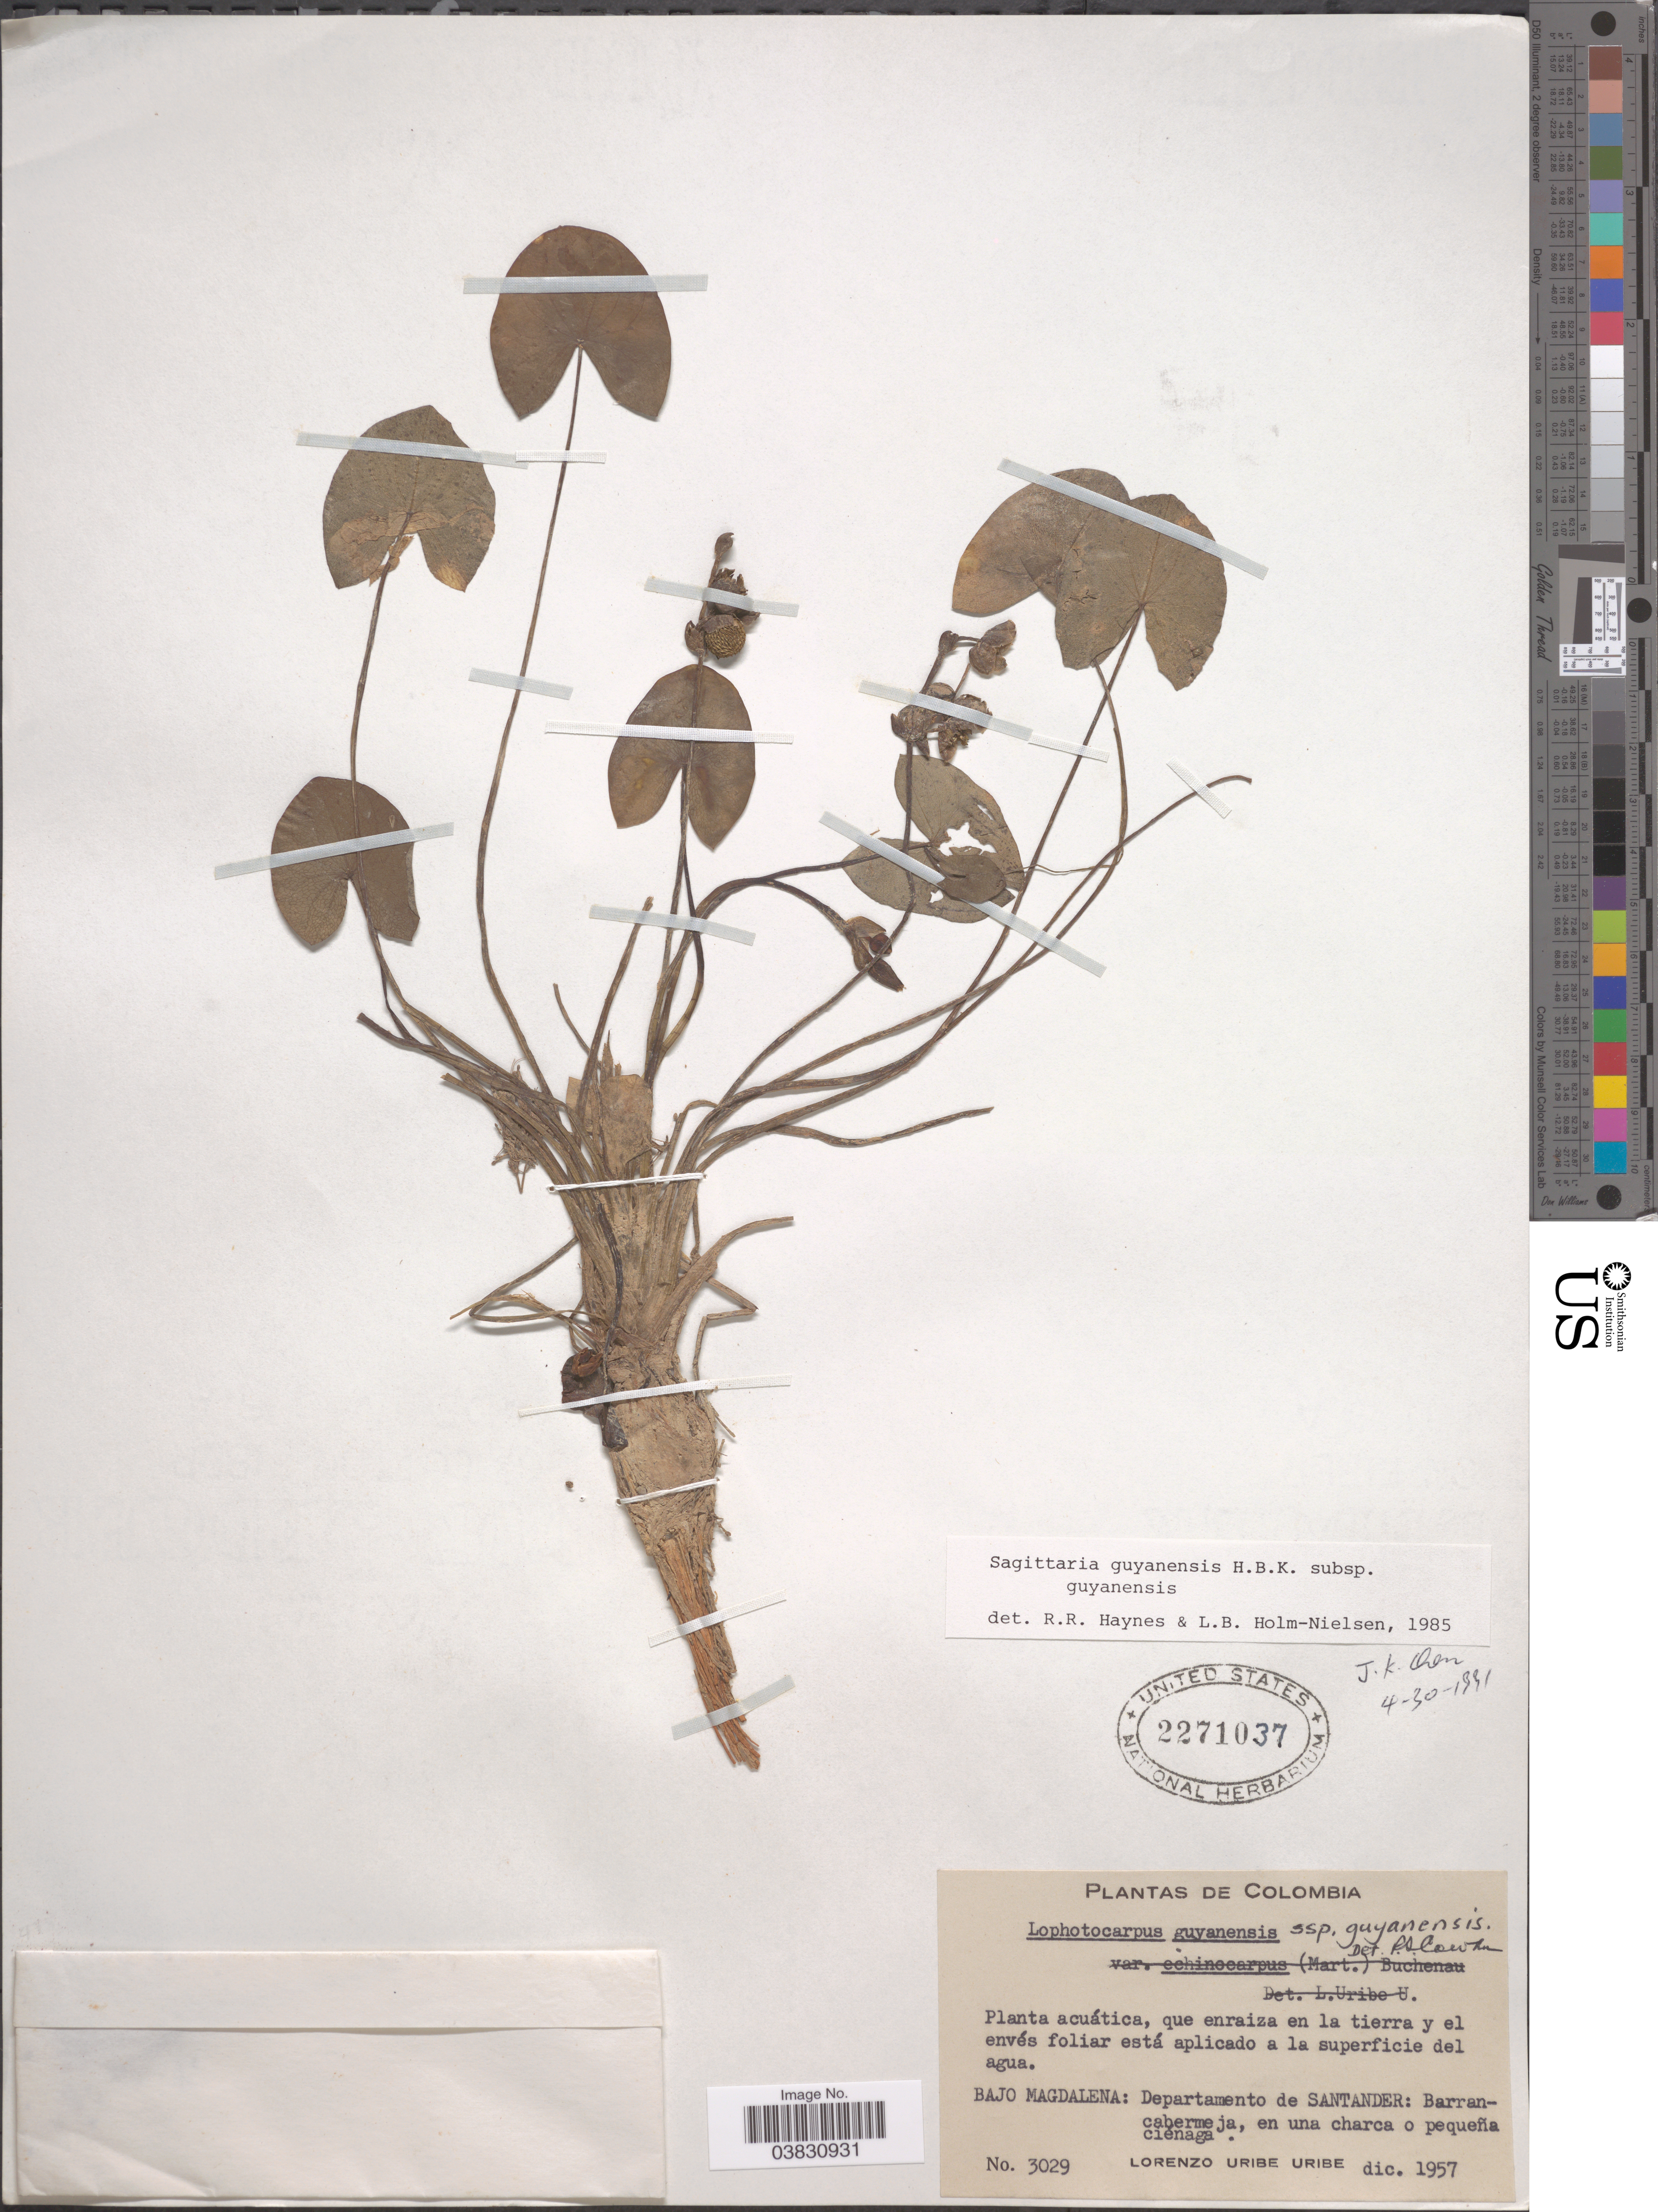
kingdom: Plantae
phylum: Tracheophyta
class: Liliopsida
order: Alismatales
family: Alismataceae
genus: Sagittaria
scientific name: Sagittaria guayanensis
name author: Kunth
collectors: L. Uribe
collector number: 3029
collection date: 1957-12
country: Colombia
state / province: Santander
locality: Bajo Magdalena: Departamento de Santander: Barran-cabermeja, en una charca o pequeña cienaga.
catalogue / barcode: US 2271037